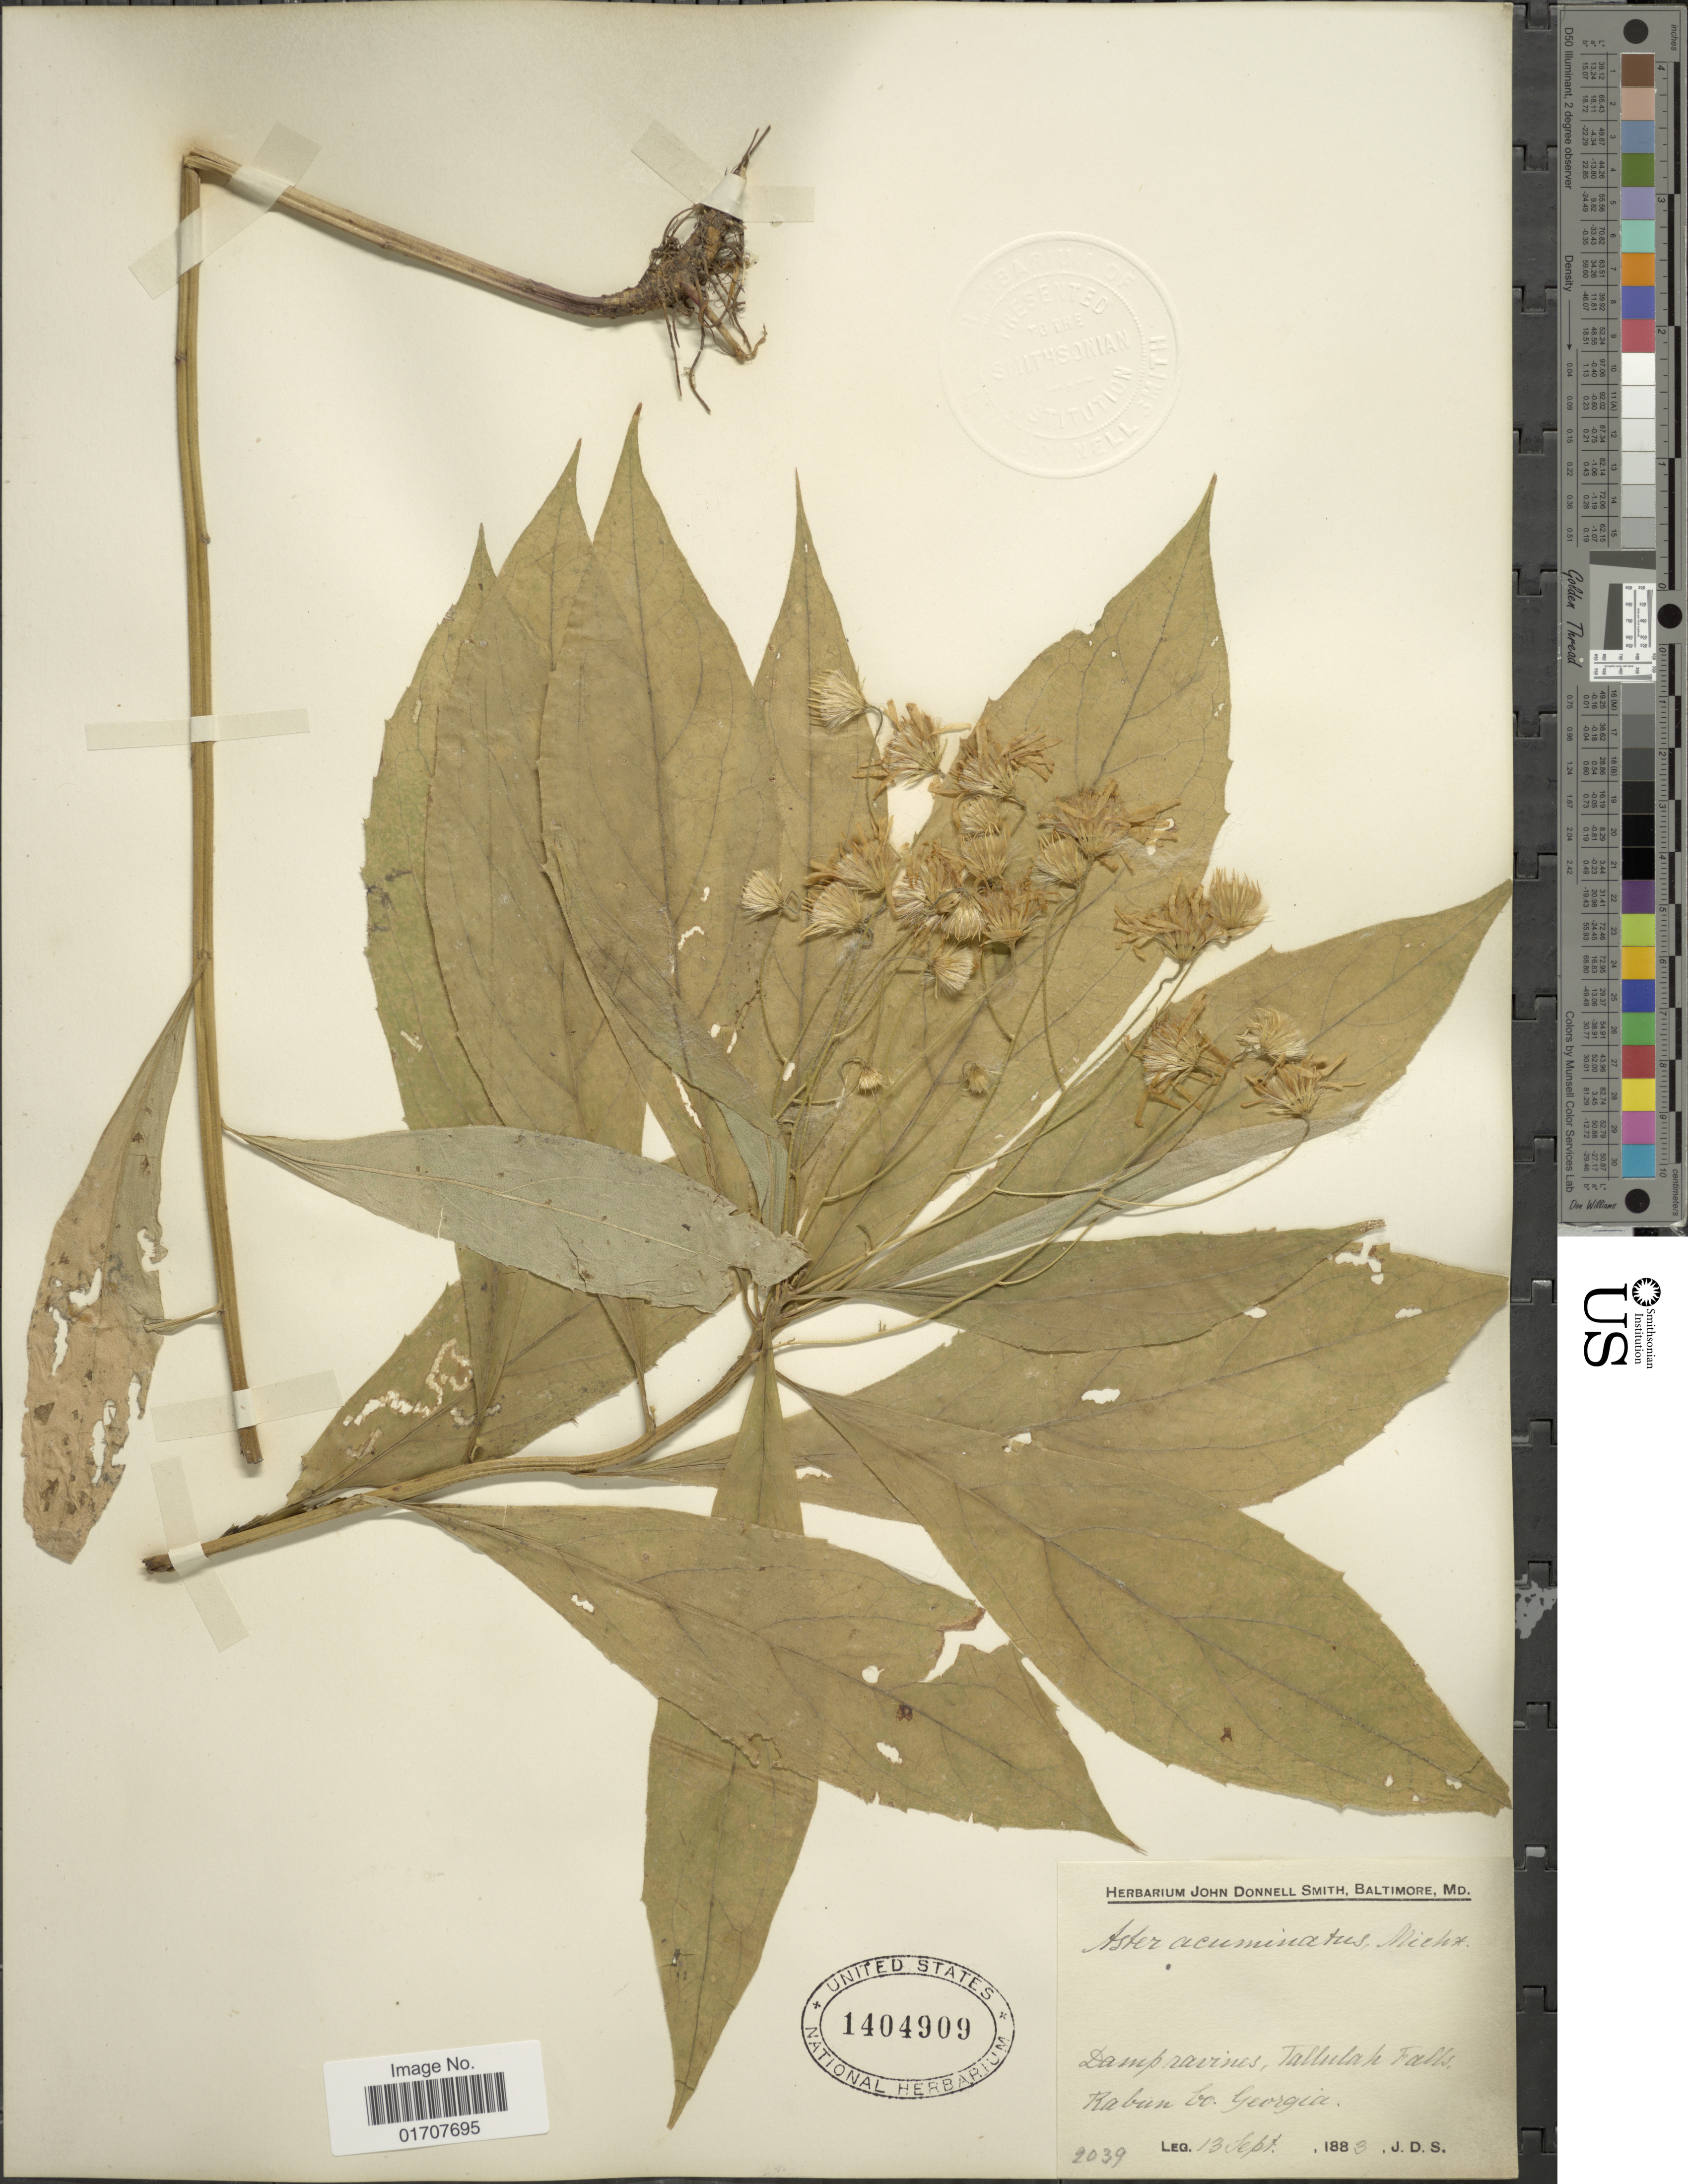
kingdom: Plantae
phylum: Tracheophyta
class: Magnoliopsida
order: Asterales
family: Asteraceae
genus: Oclemena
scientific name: Oclemena acuminata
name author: (Michx.) Greene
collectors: J. Donnell Smith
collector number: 2039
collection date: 1883-09-13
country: United States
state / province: Georgia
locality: Tallulah Falls, Rabun Co.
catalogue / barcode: US 1404909